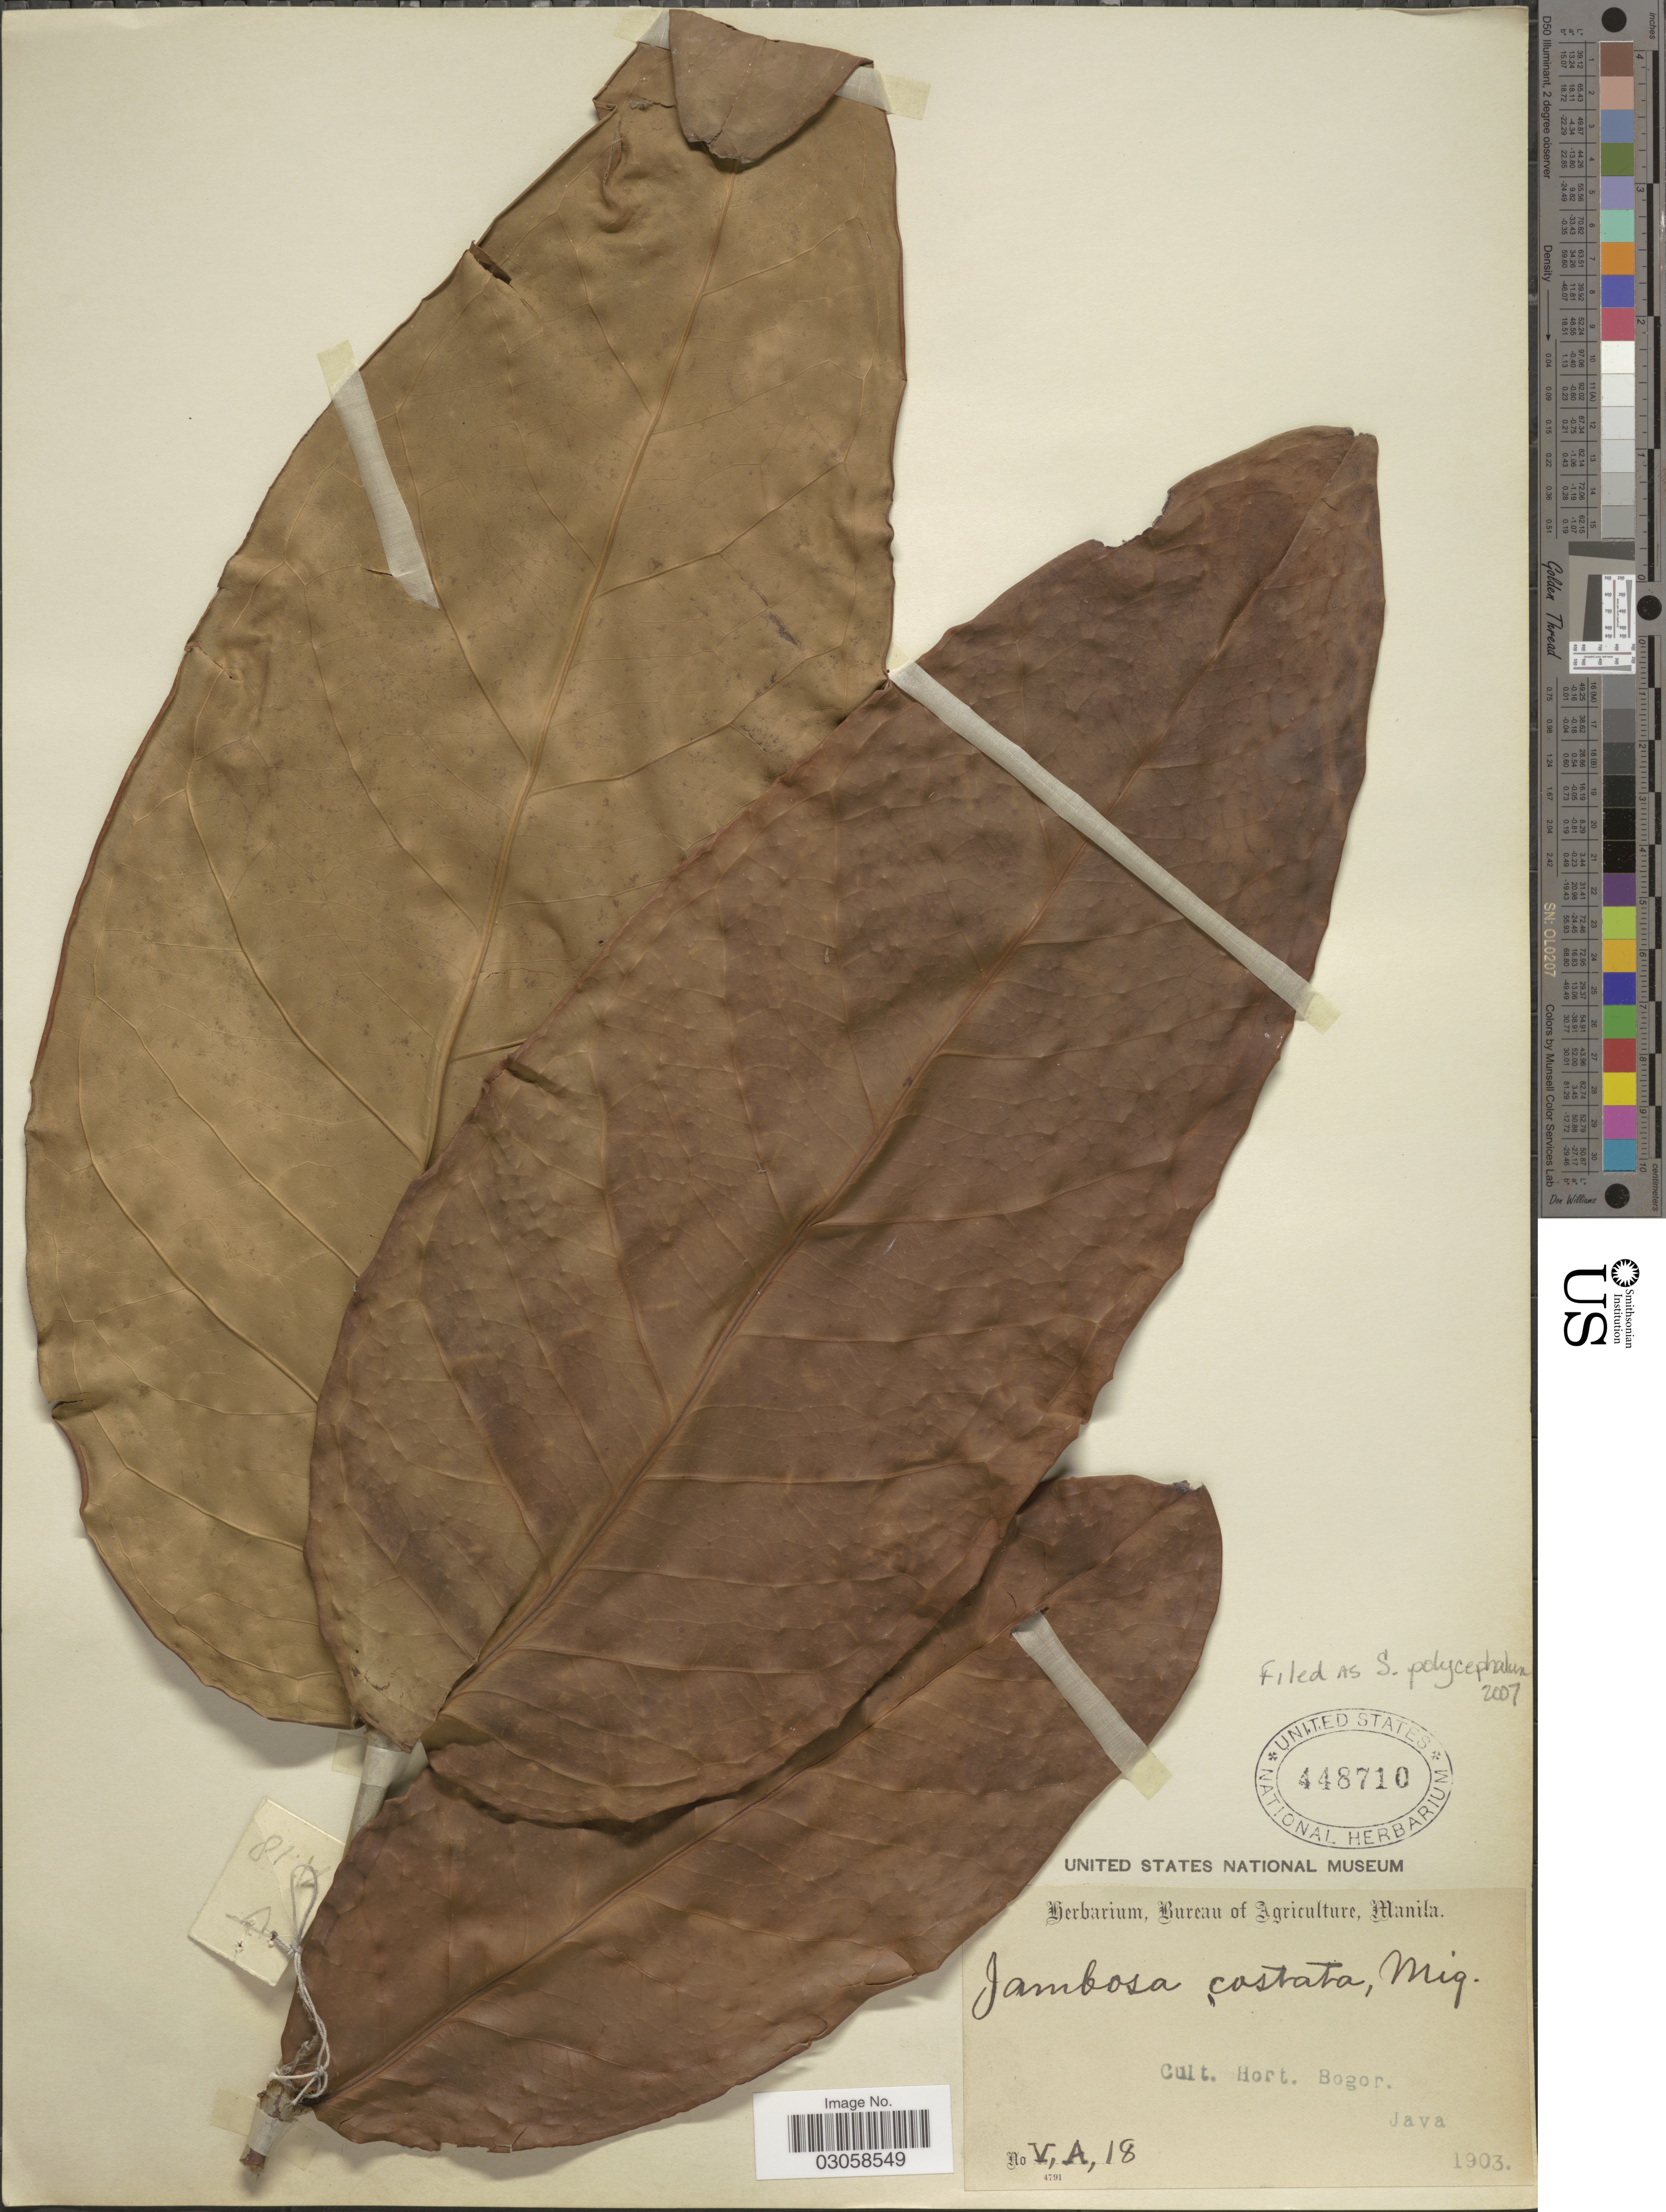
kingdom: Plantae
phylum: Tracheophyta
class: Magnoliopsida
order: Myrtales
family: Myrtaceae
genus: Syzygium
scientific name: Syzygium sp.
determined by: Strong, Mark T., (BOT), Smithsonian Institution - National Museum of Natural History (UNITED STATES)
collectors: Ex herb. Bureau of Agriculture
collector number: V,A,18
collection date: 1903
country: Indonesia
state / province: Java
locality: Cult. Hort. Bogor.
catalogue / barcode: US 448710